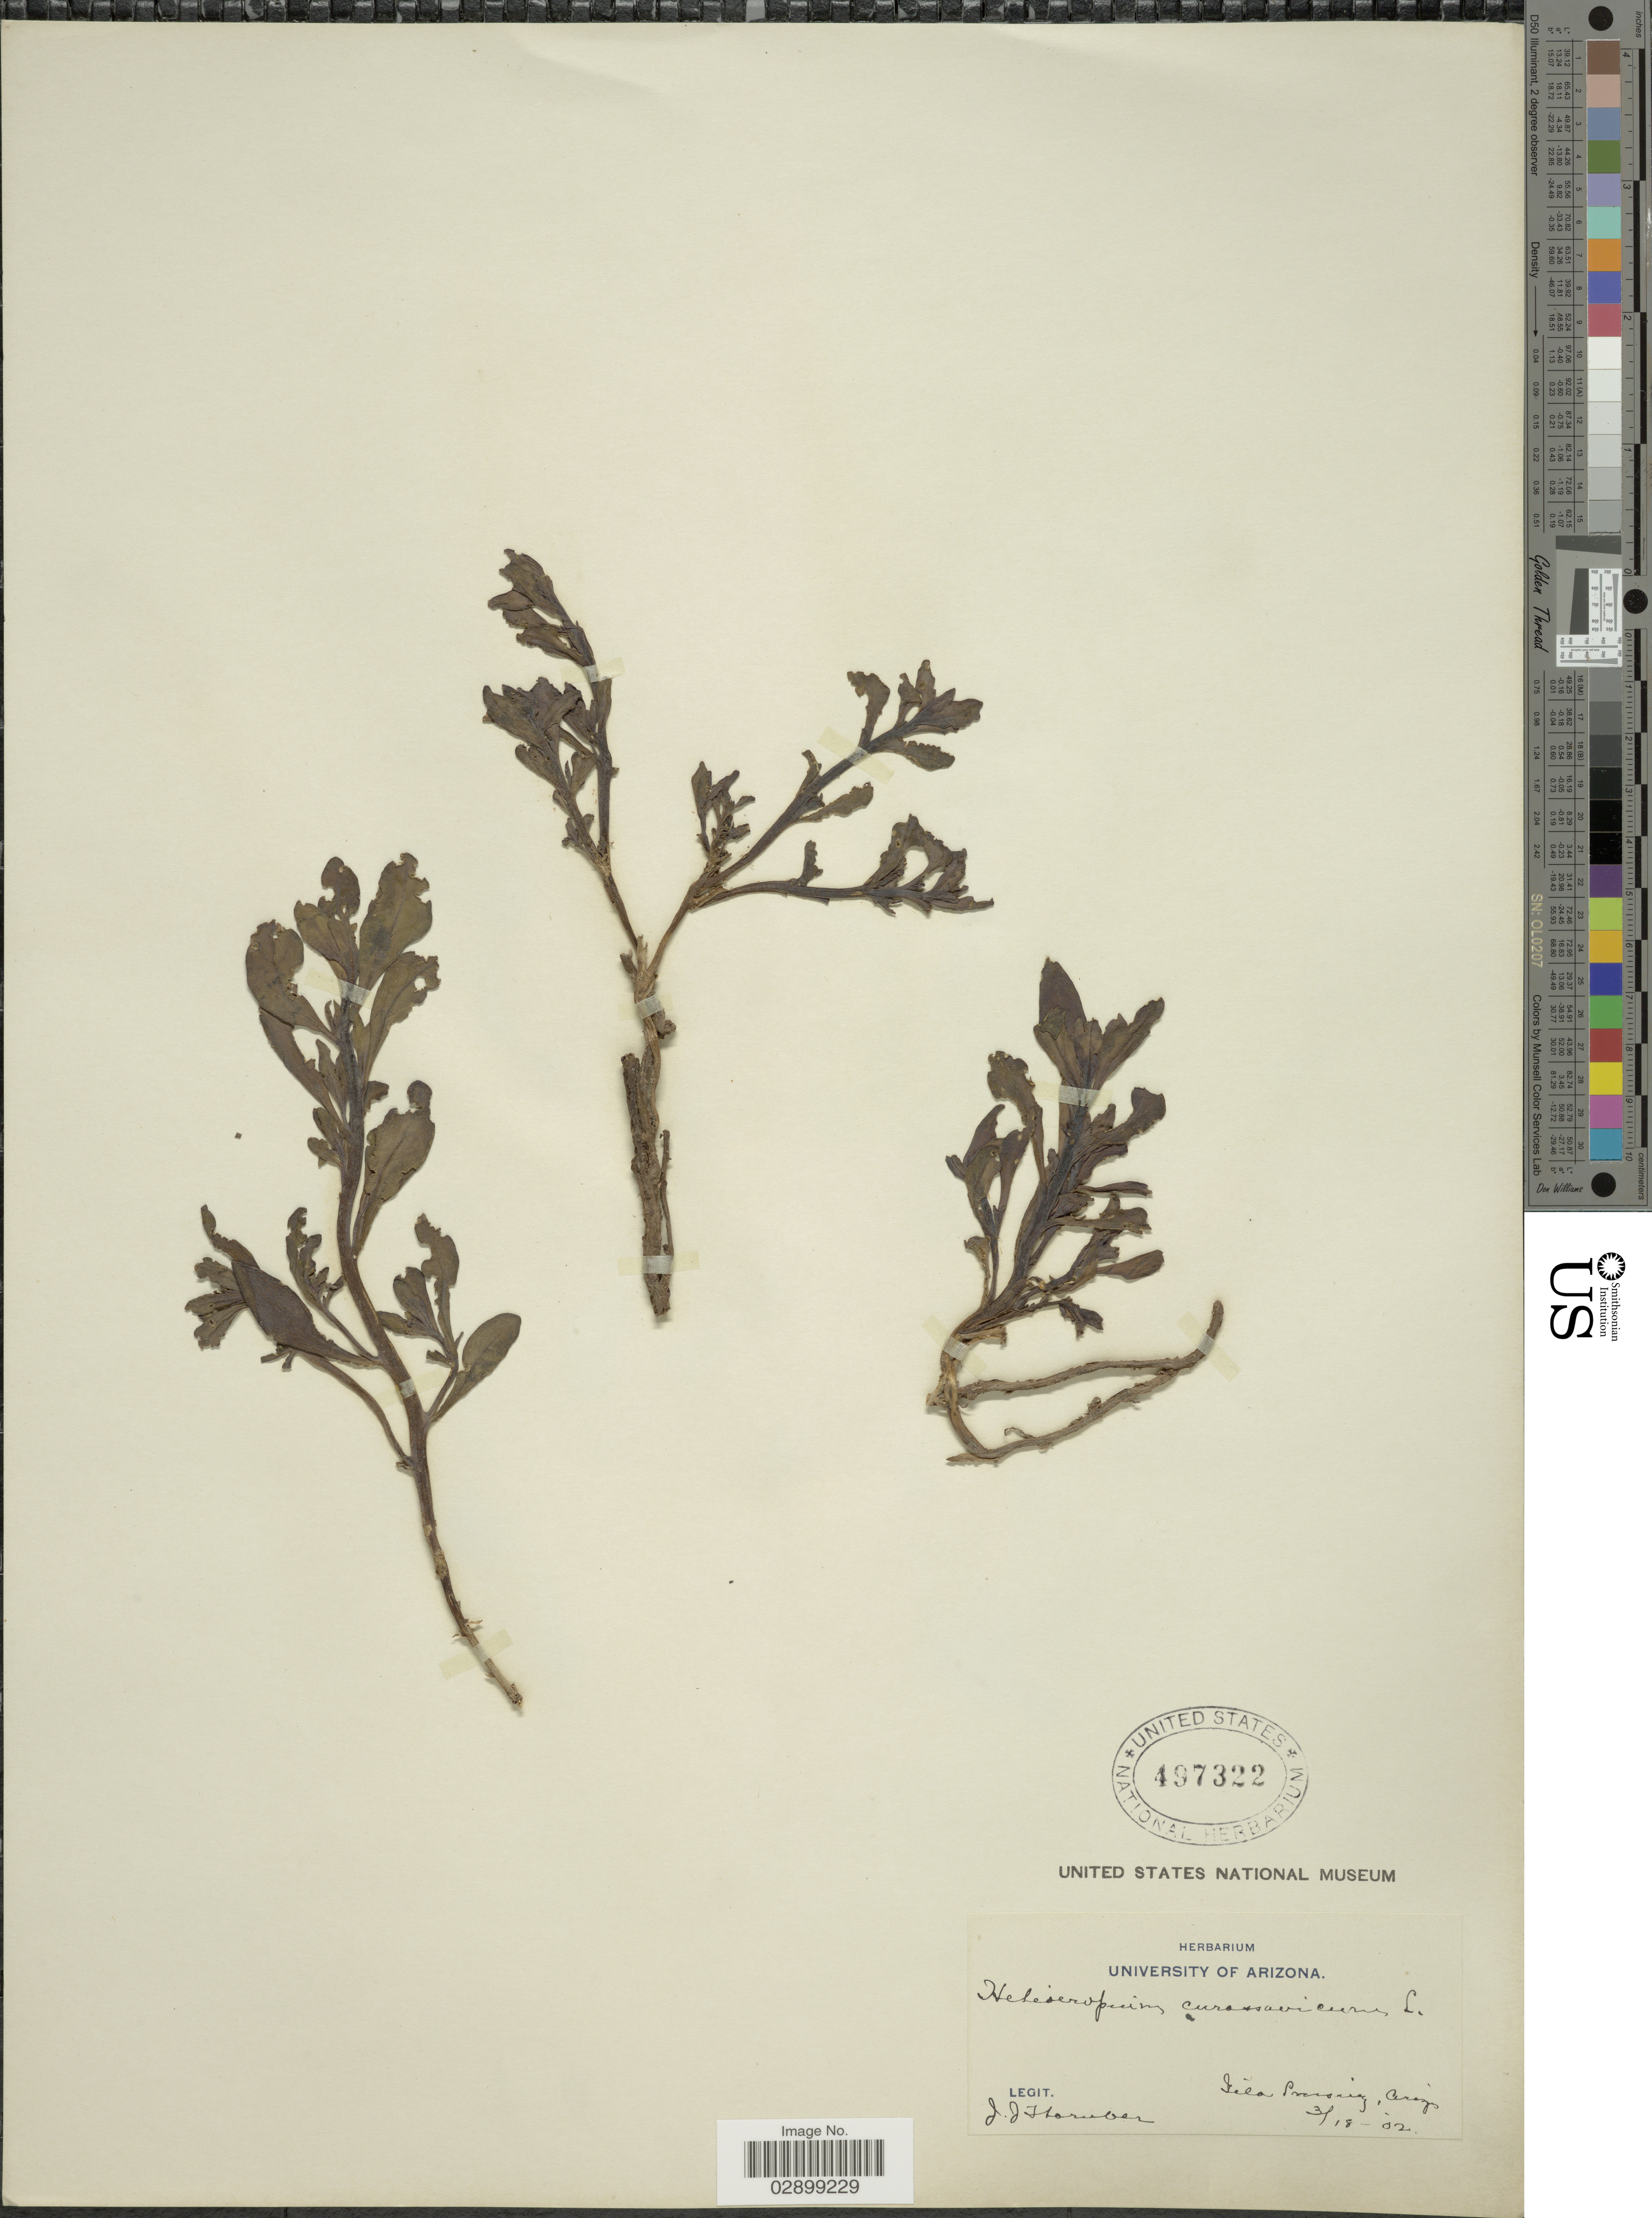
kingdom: Plantae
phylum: Tracheophyta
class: Magnoliopsida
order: Boraginales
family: Heliotropiaceae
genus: Heliotropium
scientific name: Heliotropium sp.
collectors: J. Thornber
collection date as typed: Transcribed d/m/y: 18/3/2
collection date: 1902-03-18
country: United States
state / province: Arizona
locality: Gila Crossing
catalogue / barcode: US 497322